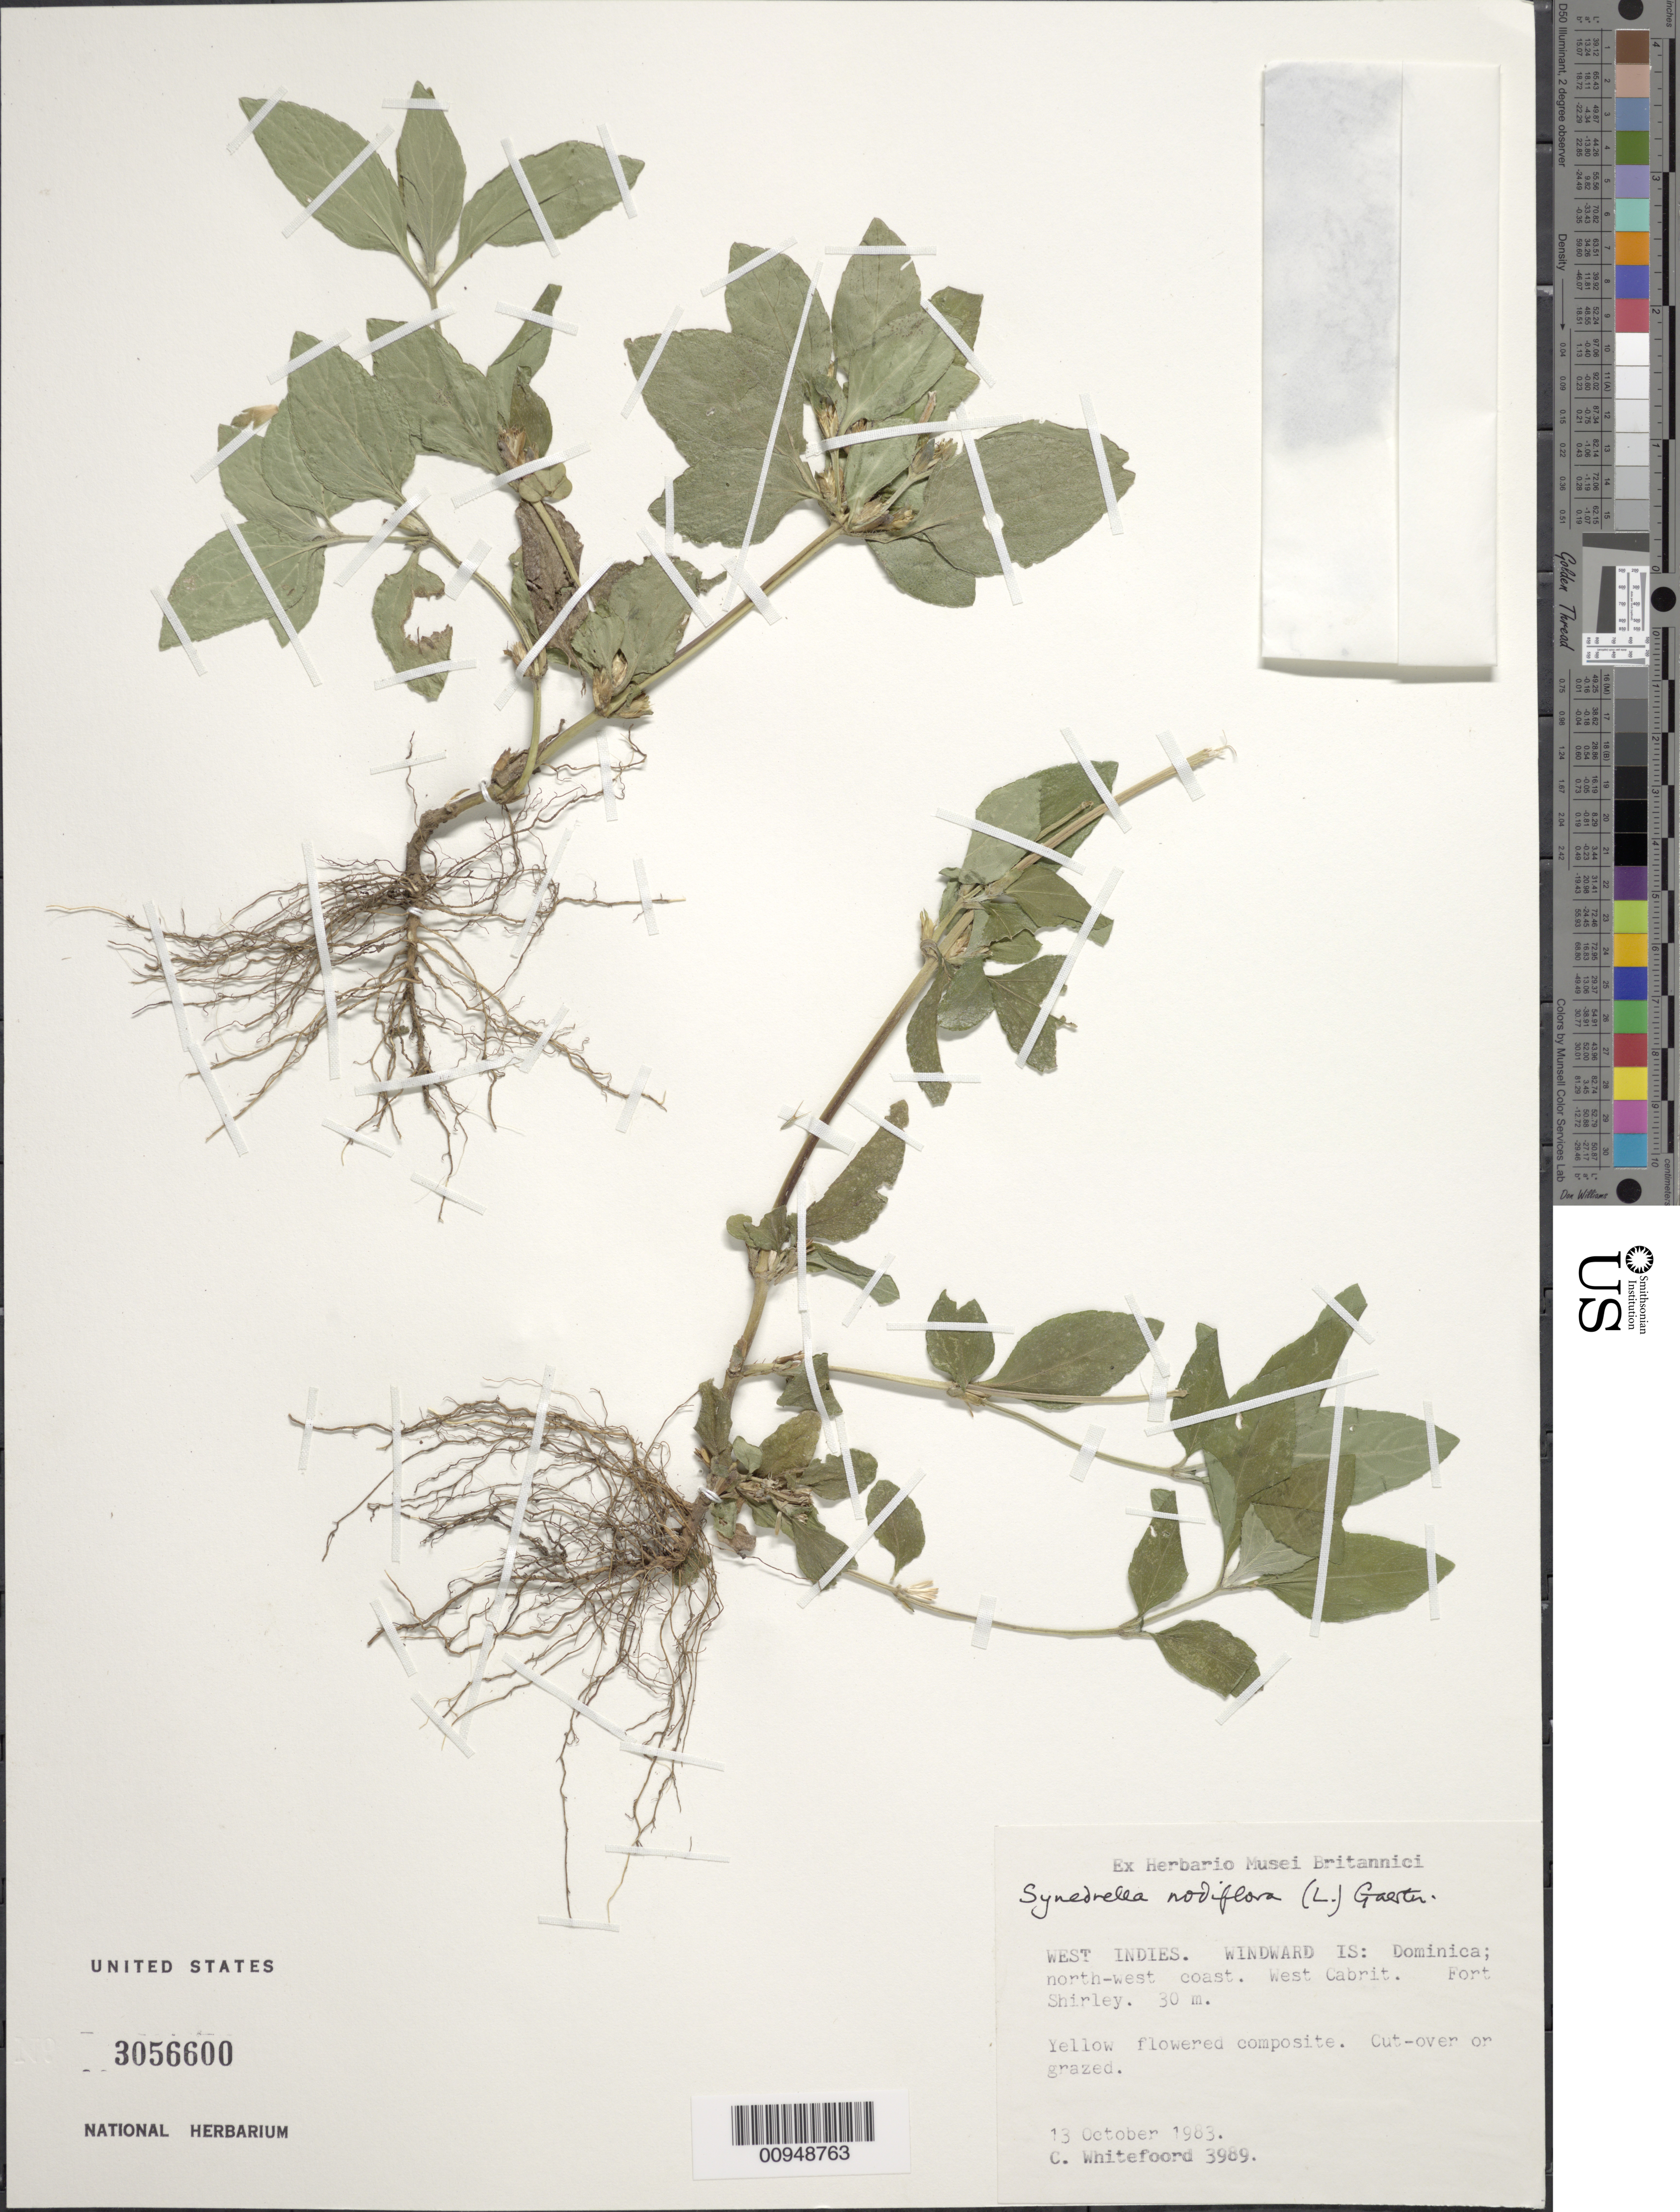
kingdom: Plantae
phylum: Tracheophyta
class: Magnoliopsida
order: Asterales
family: Asteraceae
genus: Synedrella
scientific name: Synedrella nodiflora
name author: (L.) Gaertn.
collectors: C. Whitefoord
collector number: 3989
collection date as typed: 13 Oct 1983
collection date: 1983-10-13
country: Dominica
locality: North-west coast, West Cabrit, Fort Shirley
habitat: Cut-over or grazed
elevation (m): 30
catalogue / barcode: US 3056600